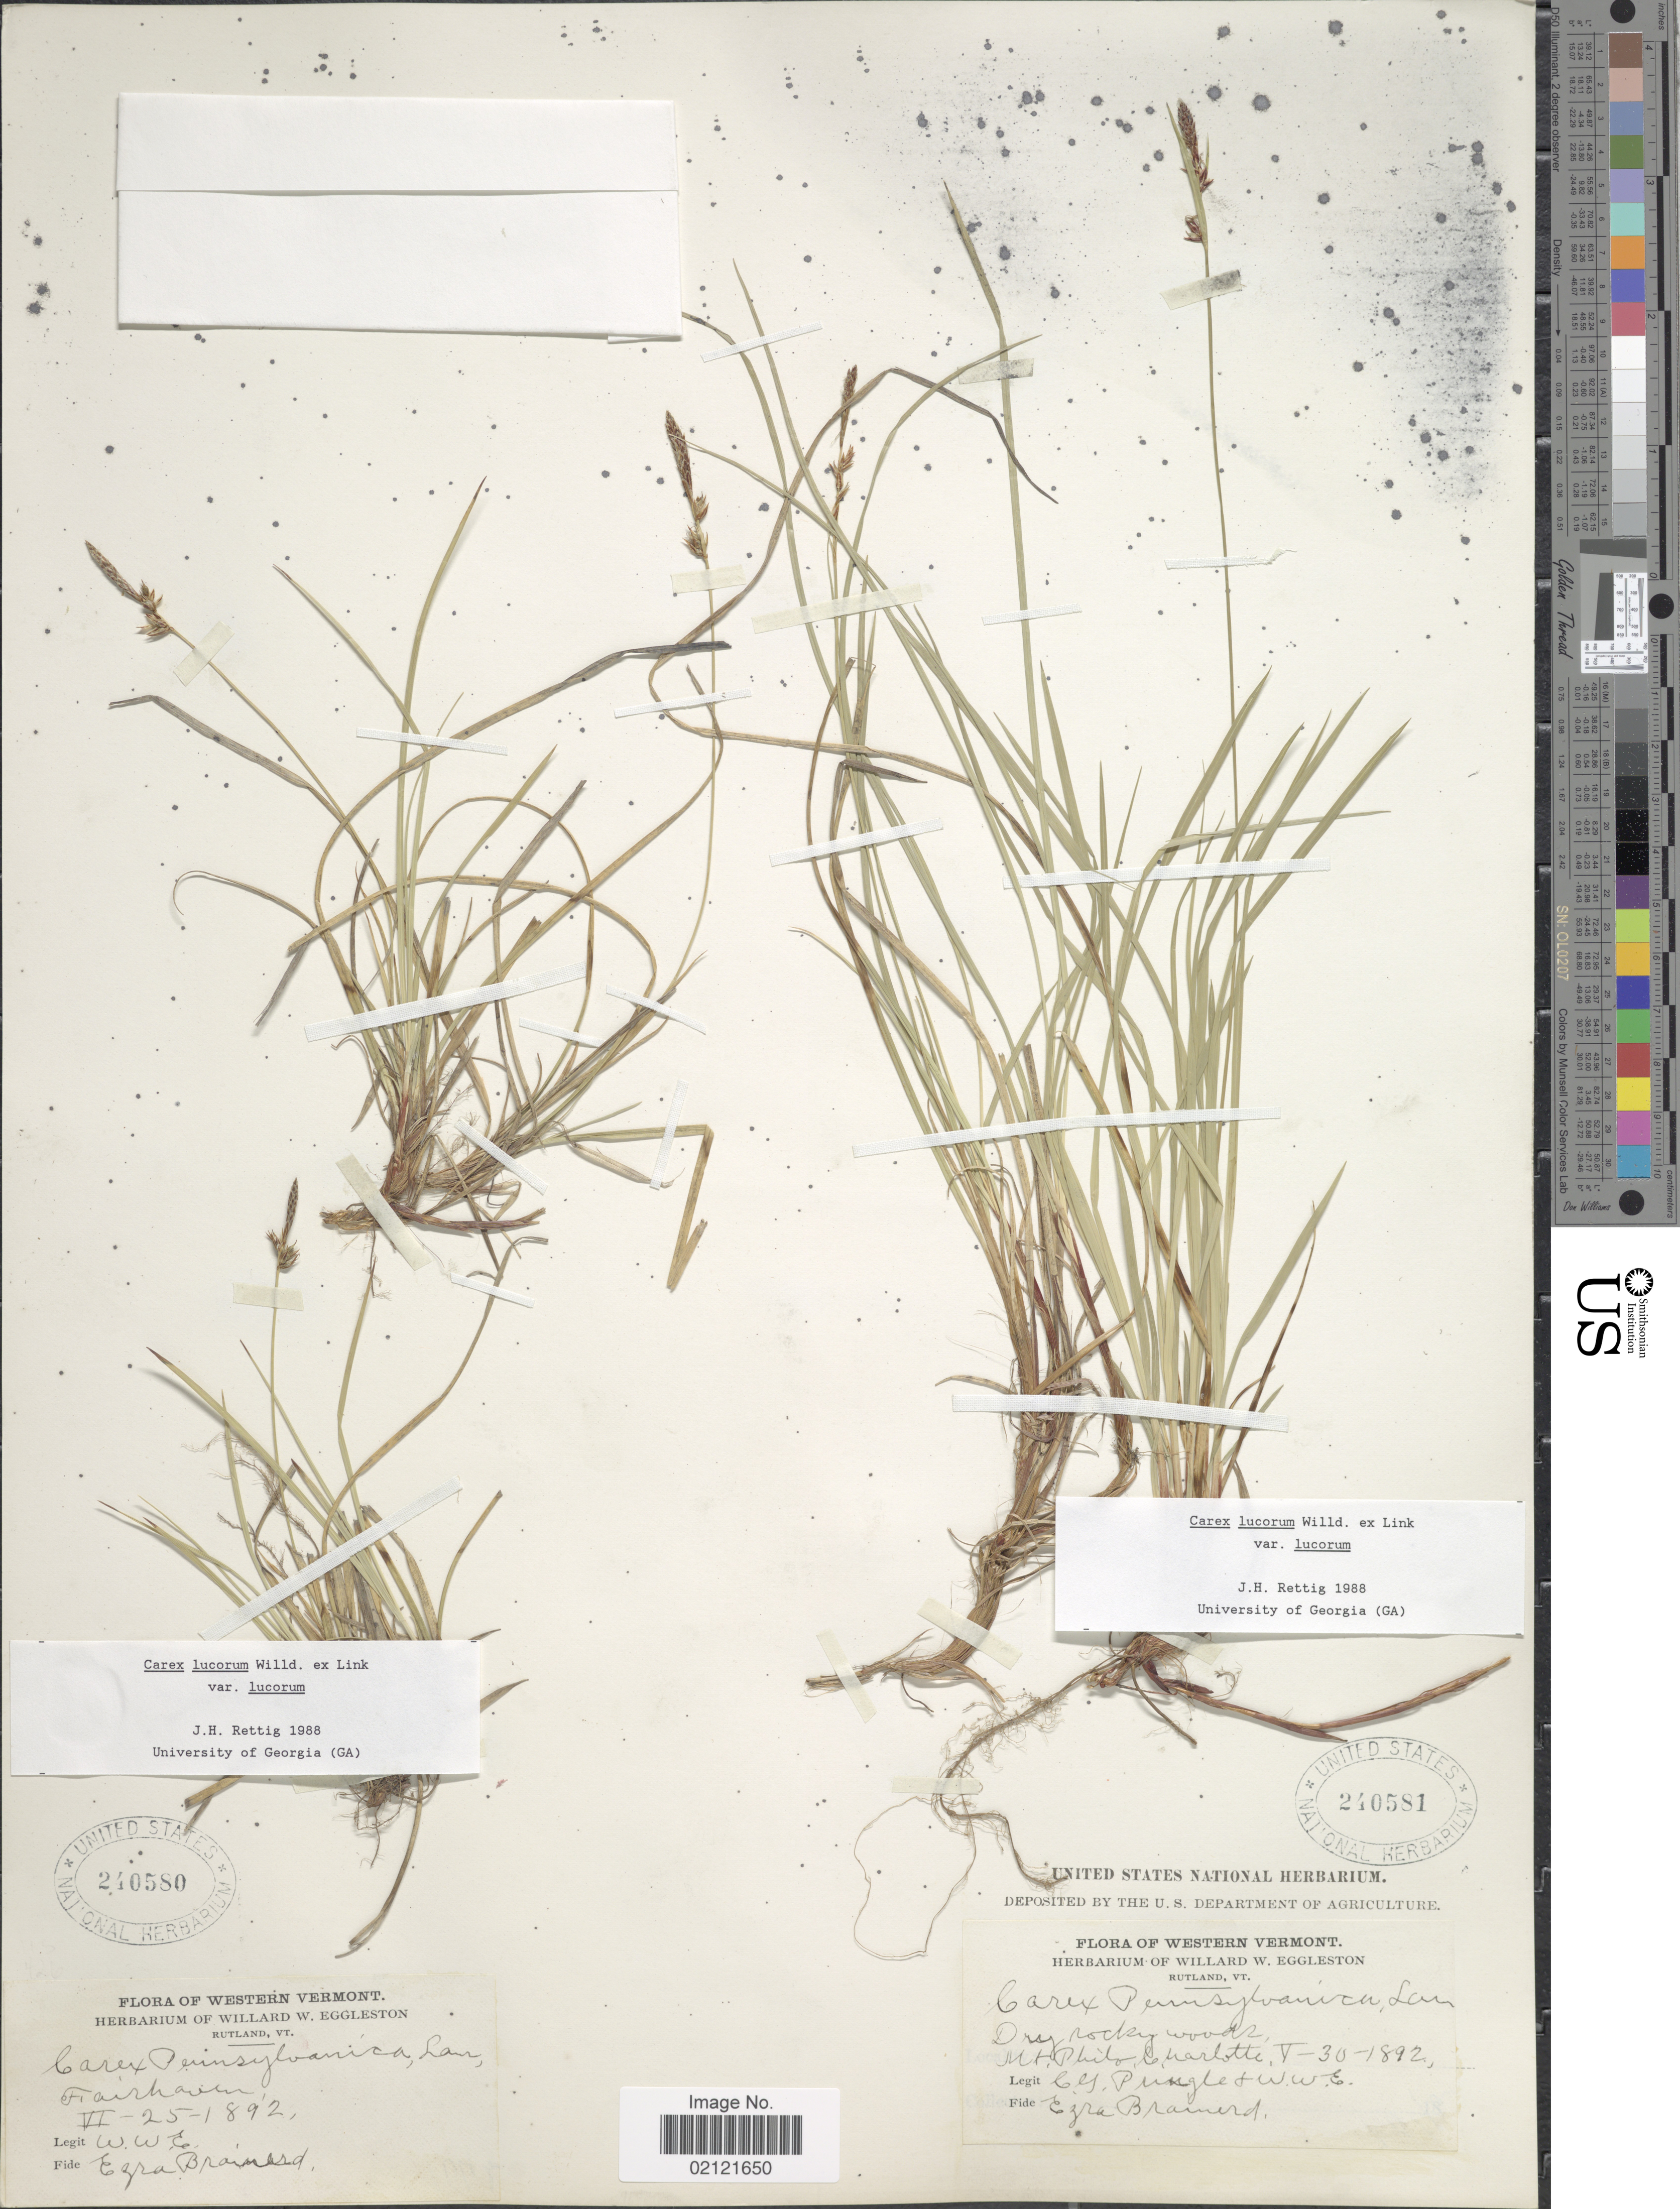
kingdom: Plantae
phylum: Tracheophyta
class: Liliopsida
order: Poales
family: Cyperaceae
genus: Carex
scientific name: Carex lucorum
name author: Willd.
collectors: E. Brainerd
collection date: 1892-05-30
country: United States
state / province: Vermont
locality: Western Vermont, Mt. Philo, Charlotte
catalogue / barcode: US 240581-2